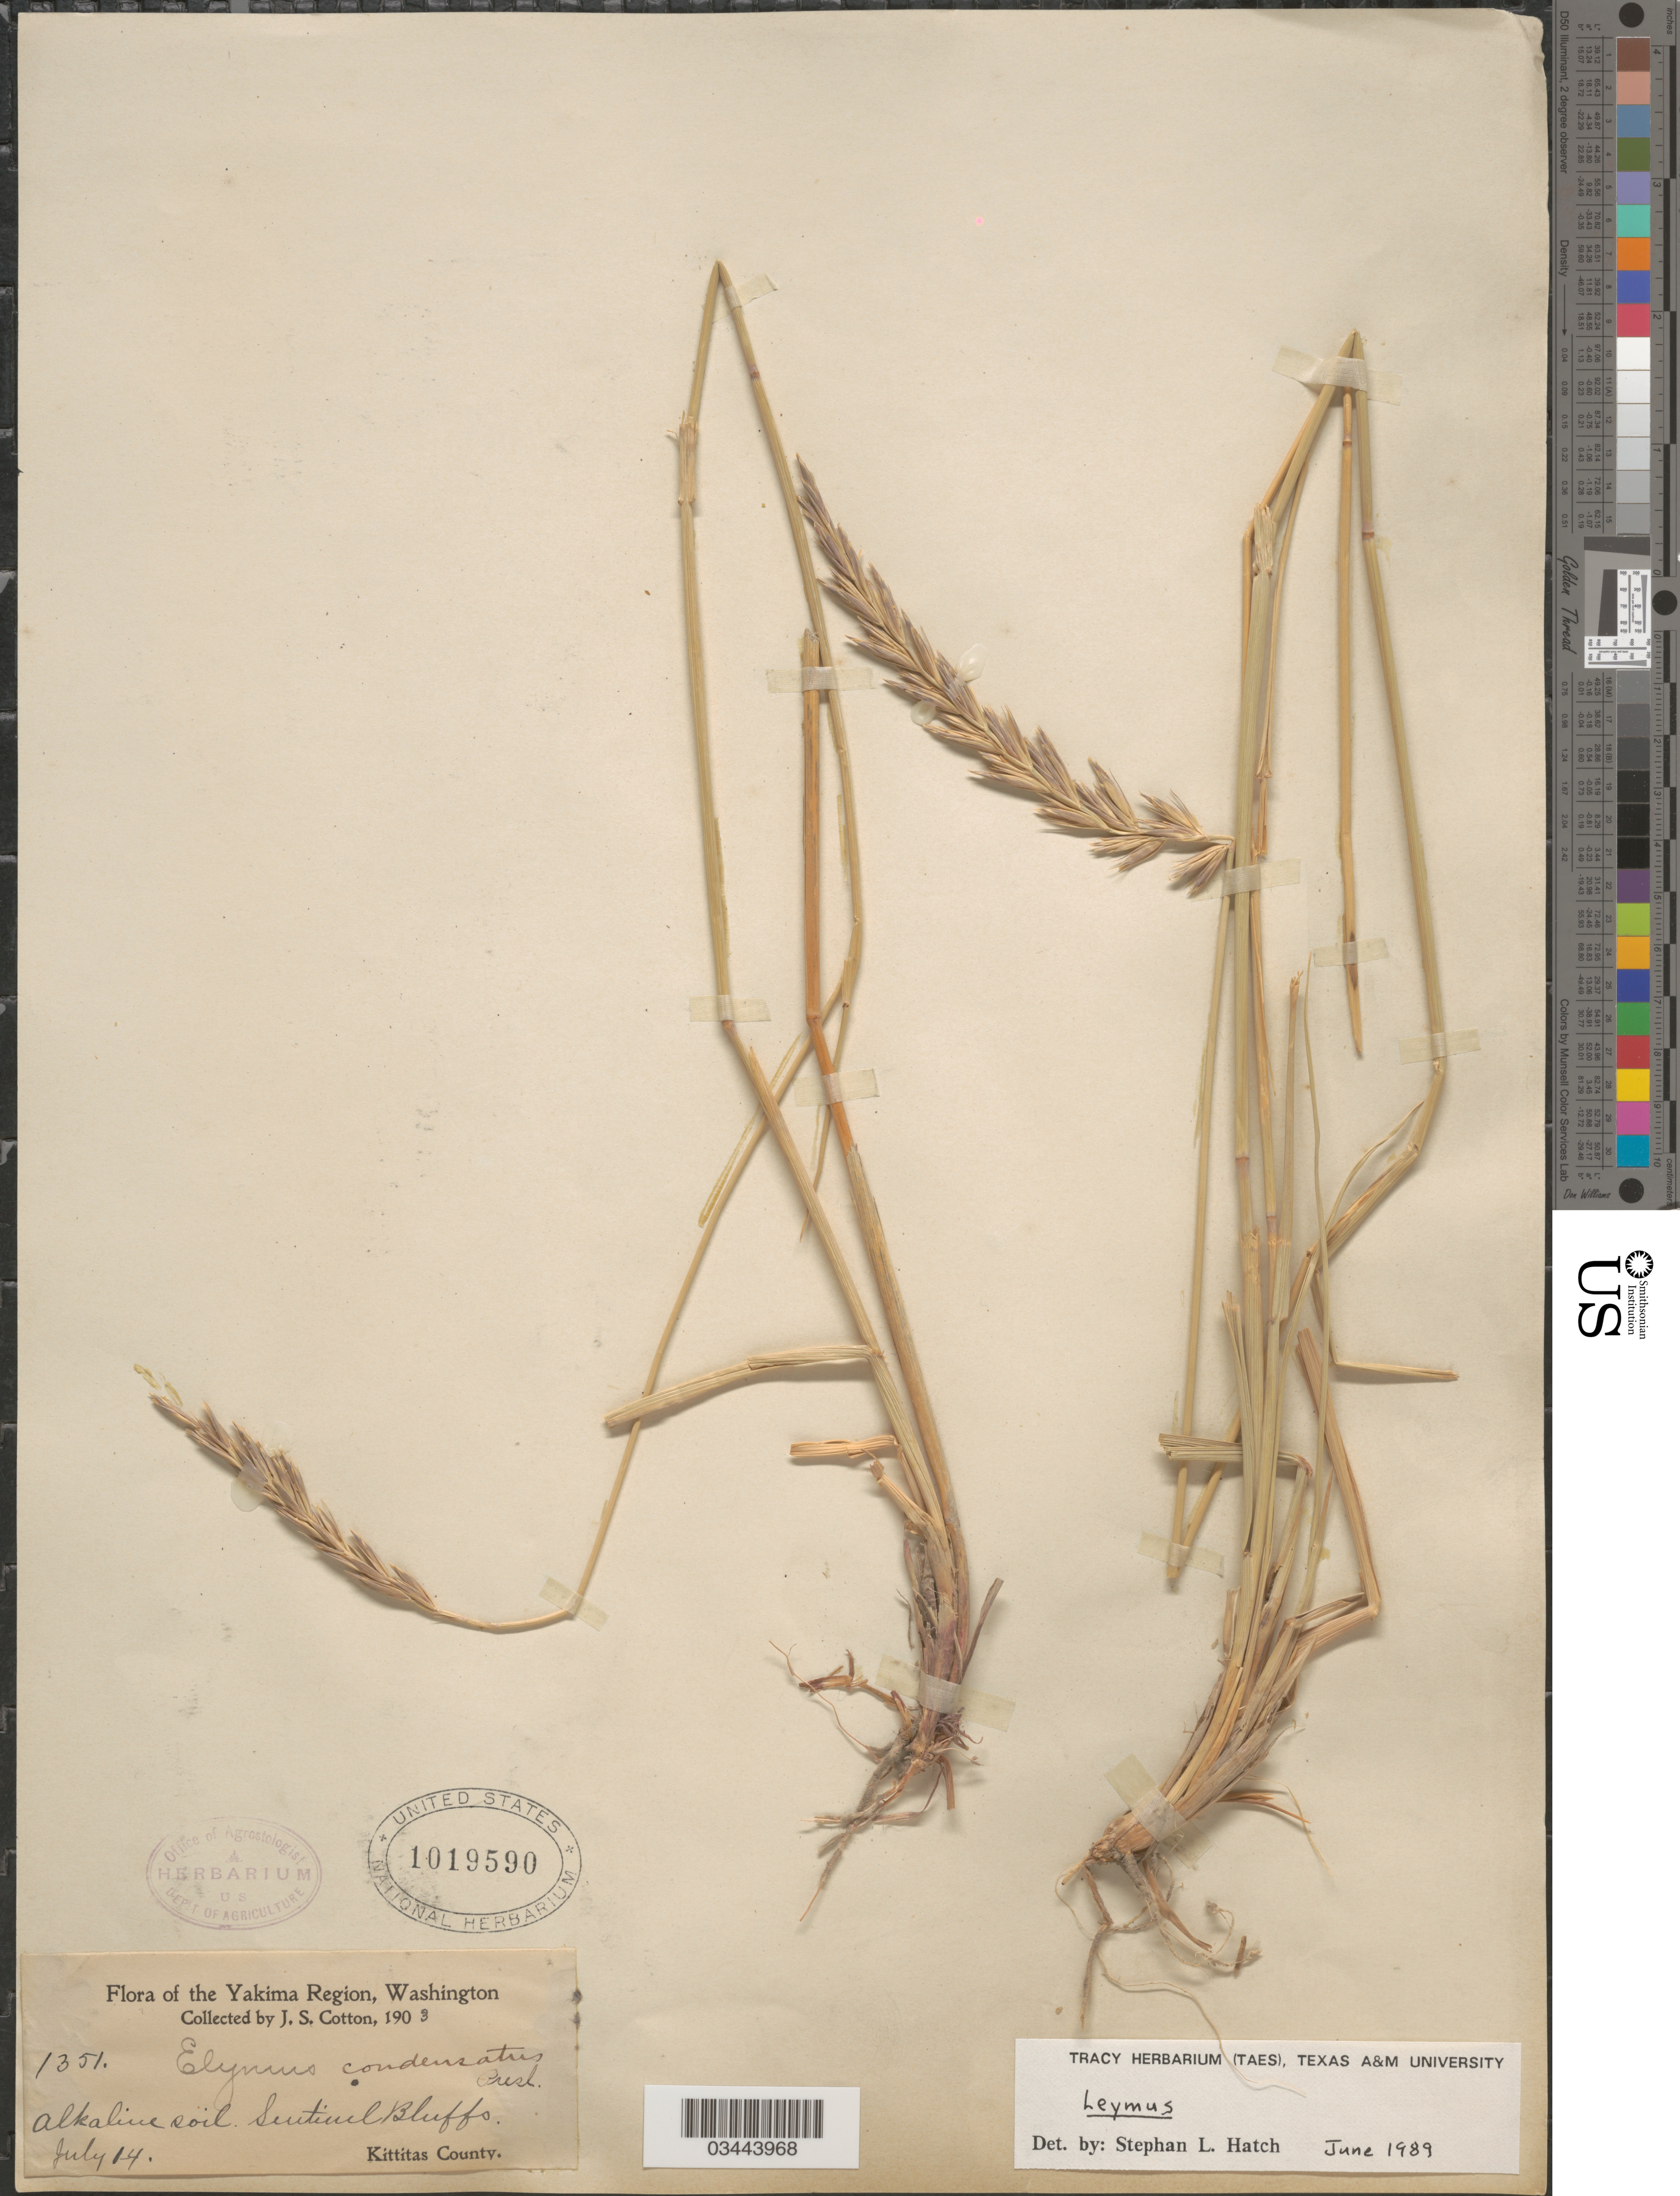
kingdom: Plantae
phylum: Tracheophyta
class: Liliopsida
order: Poales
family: Poaceae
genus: Leymus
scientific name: Leymus sp.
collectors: J. S. Cotton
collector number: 1351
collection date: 1903-07-14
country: United States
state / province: Washington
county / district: Kittitas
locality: Alkaline soil. Sentinel Bluffs. Kittitas County.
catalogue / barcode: US 1019590